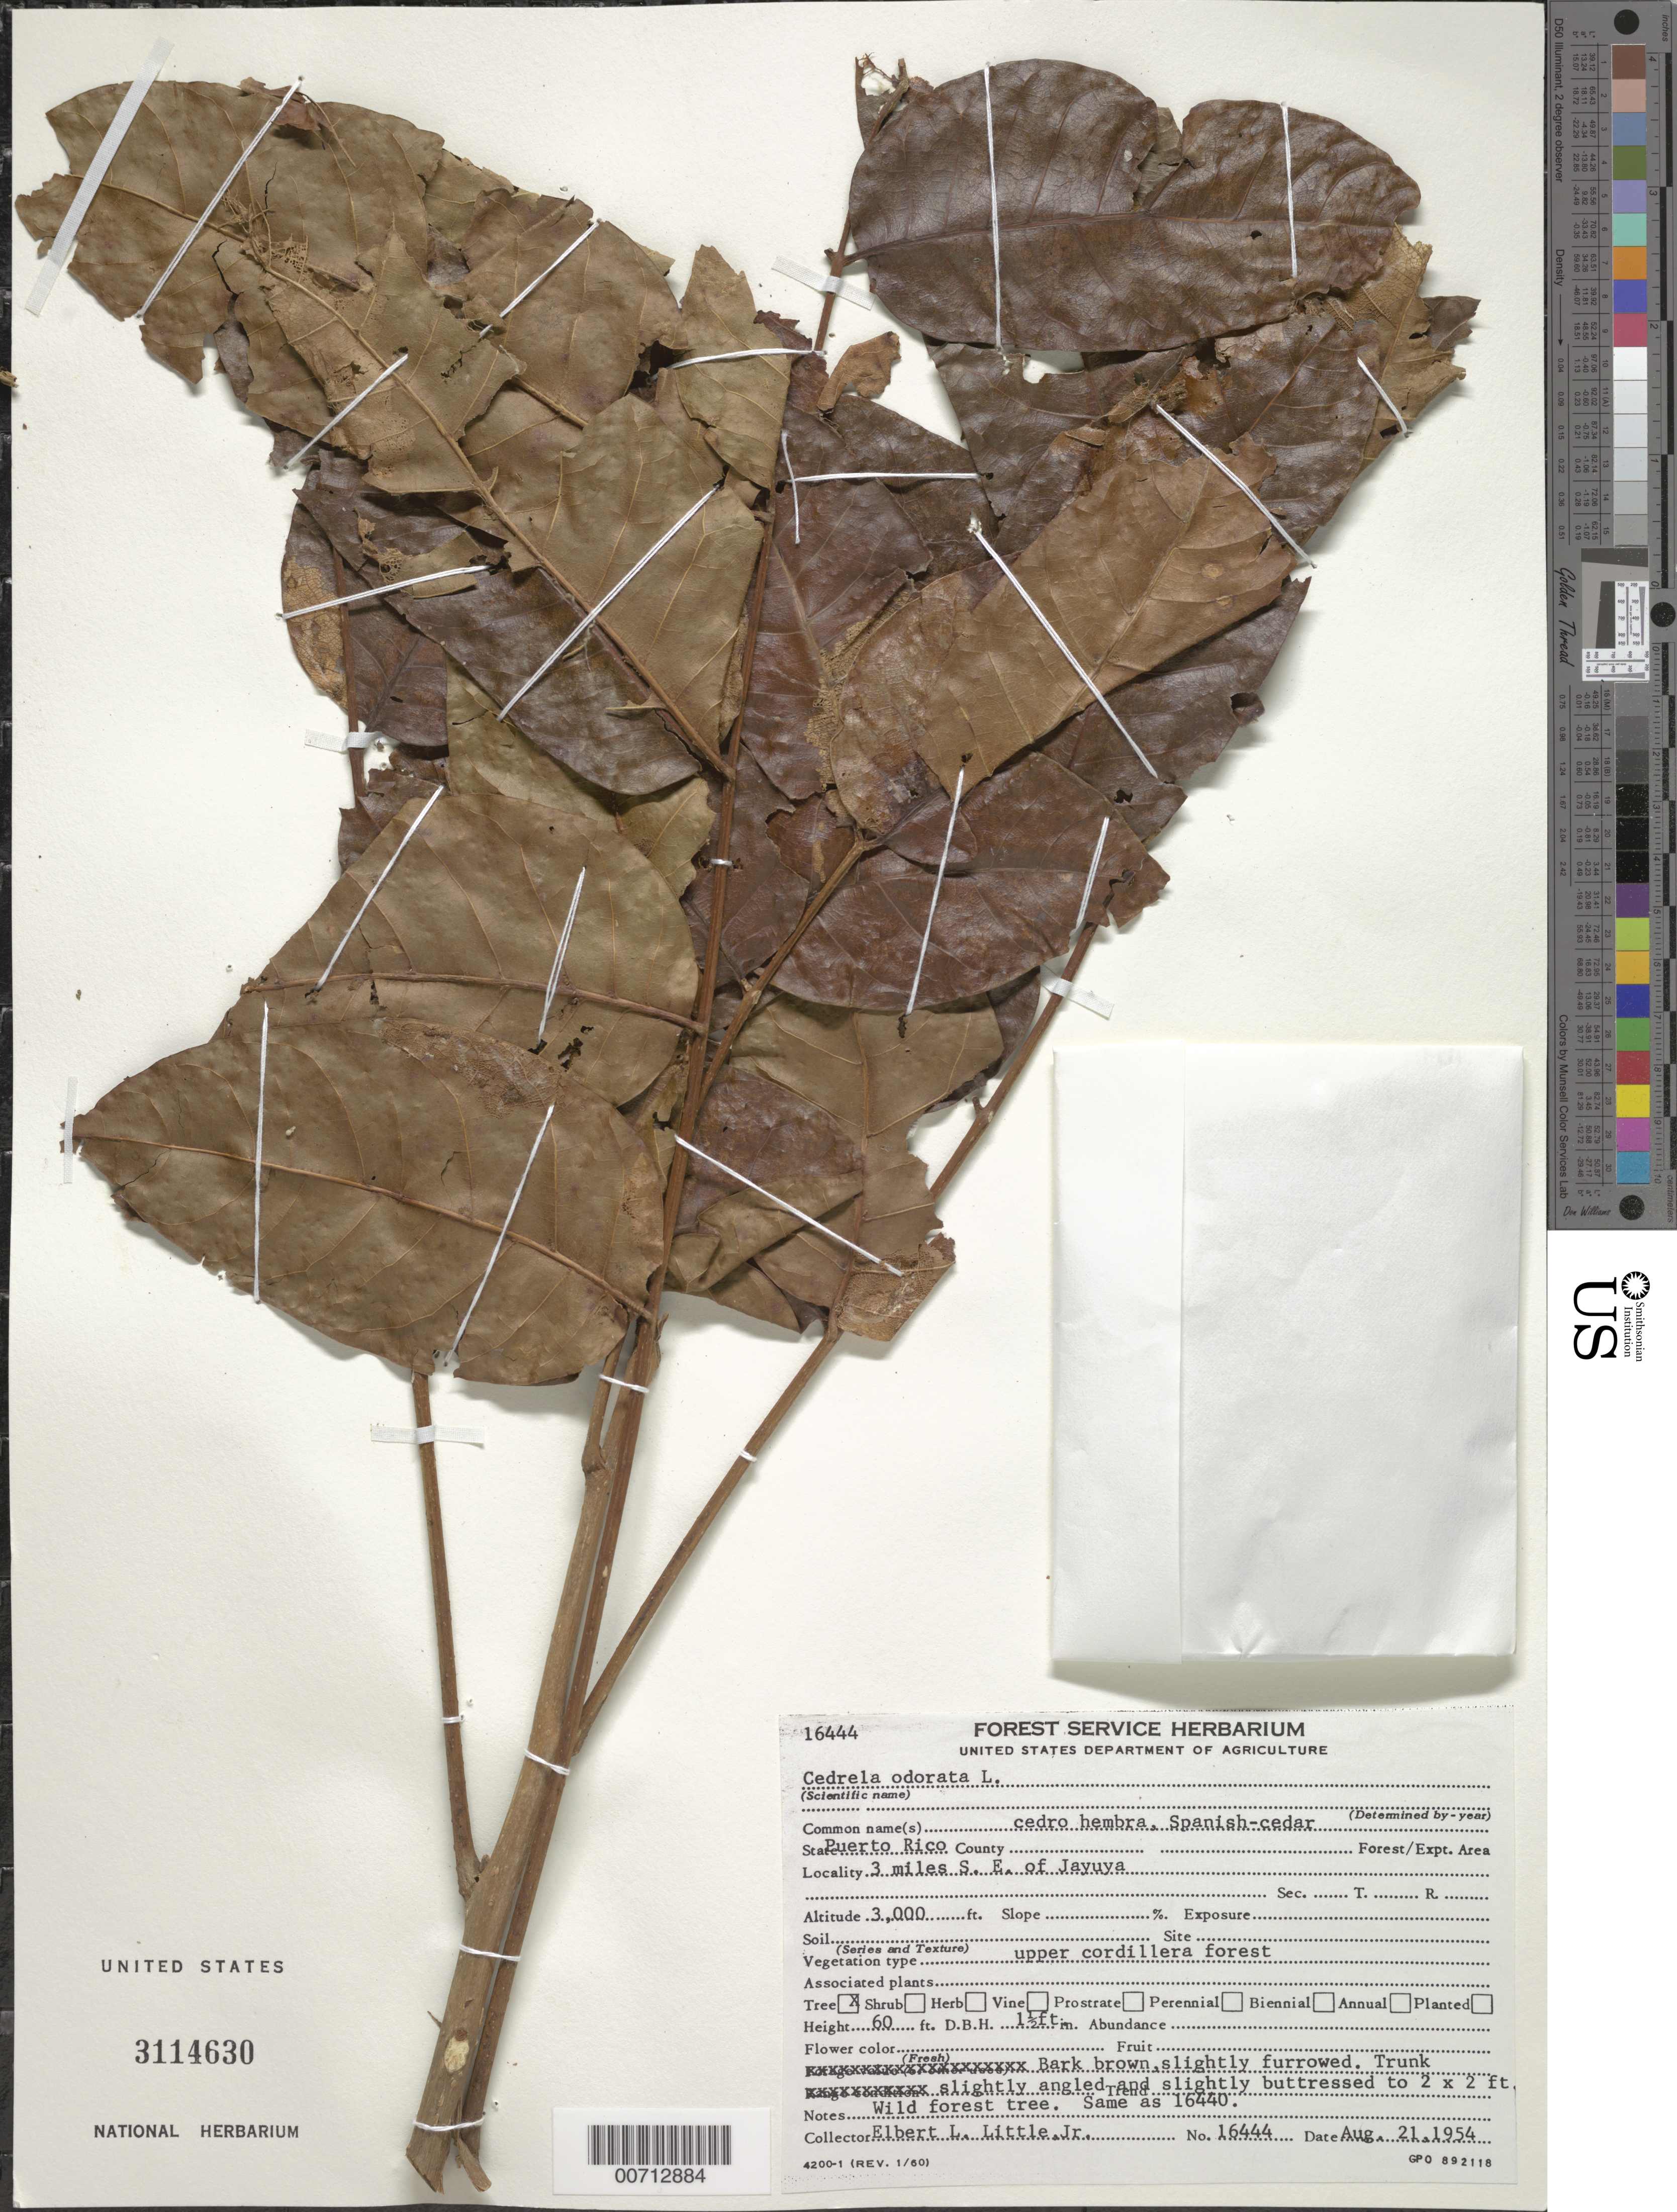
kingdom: Plantae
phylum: Tracheophyta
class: Magnoliopsida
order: Sapindales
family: Meliaceae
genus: Cedrela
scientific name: Cedrela odorata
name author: L.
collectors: E. L. Little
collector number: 16444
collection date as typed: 21 Aug 1954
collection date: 1954-08-21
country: Puerto Rico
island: Greater Antilles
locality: Jayuya, 3 mi S of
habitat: Upper cordillera forest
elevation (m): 914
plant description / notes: Common name: cedro hembra; Common name: Spanish-cedar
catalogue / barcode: US 3114630